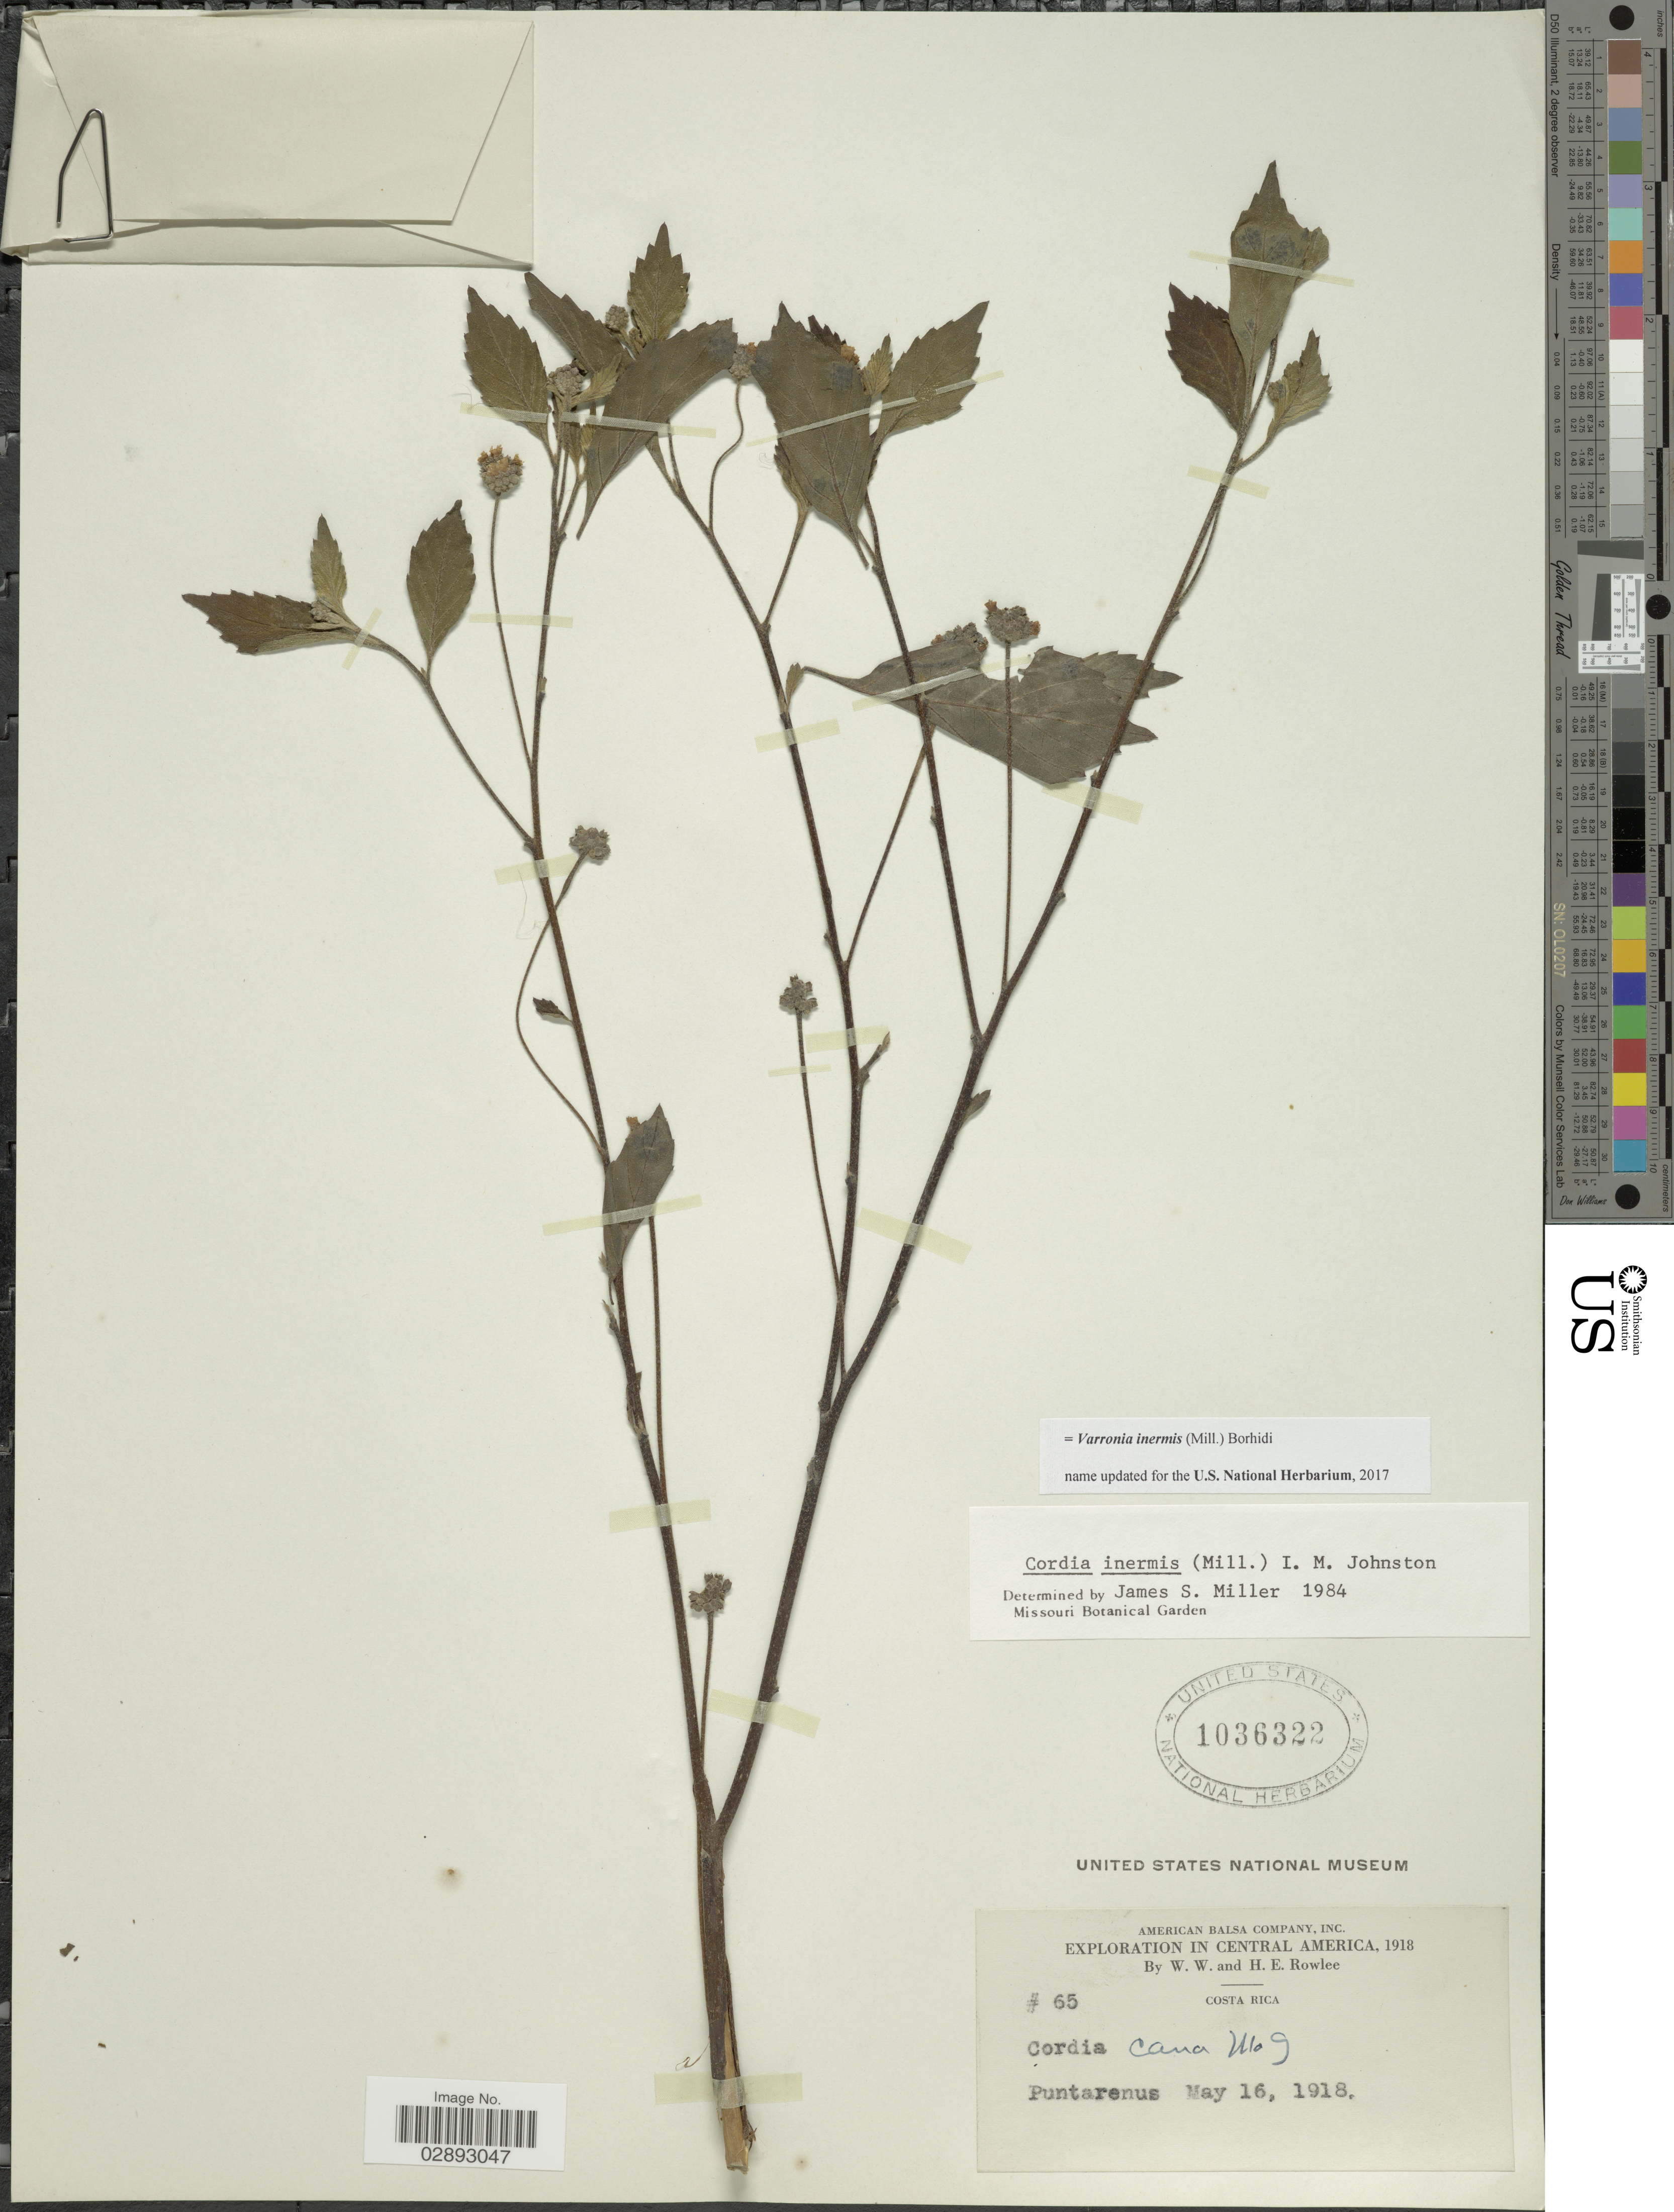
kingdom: Plantae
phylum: Tracheophyta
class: Magnoliopsida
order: Boraginales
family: Cordiaceae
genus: Varronia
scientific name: Varronia inermis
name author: (Mill.) Borhidi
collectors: W. W. Rowlee & H. E. Rowlee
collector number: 65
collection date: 1918-05-16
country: Costa Rica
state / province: Puntarenas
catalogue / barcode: US 1036322